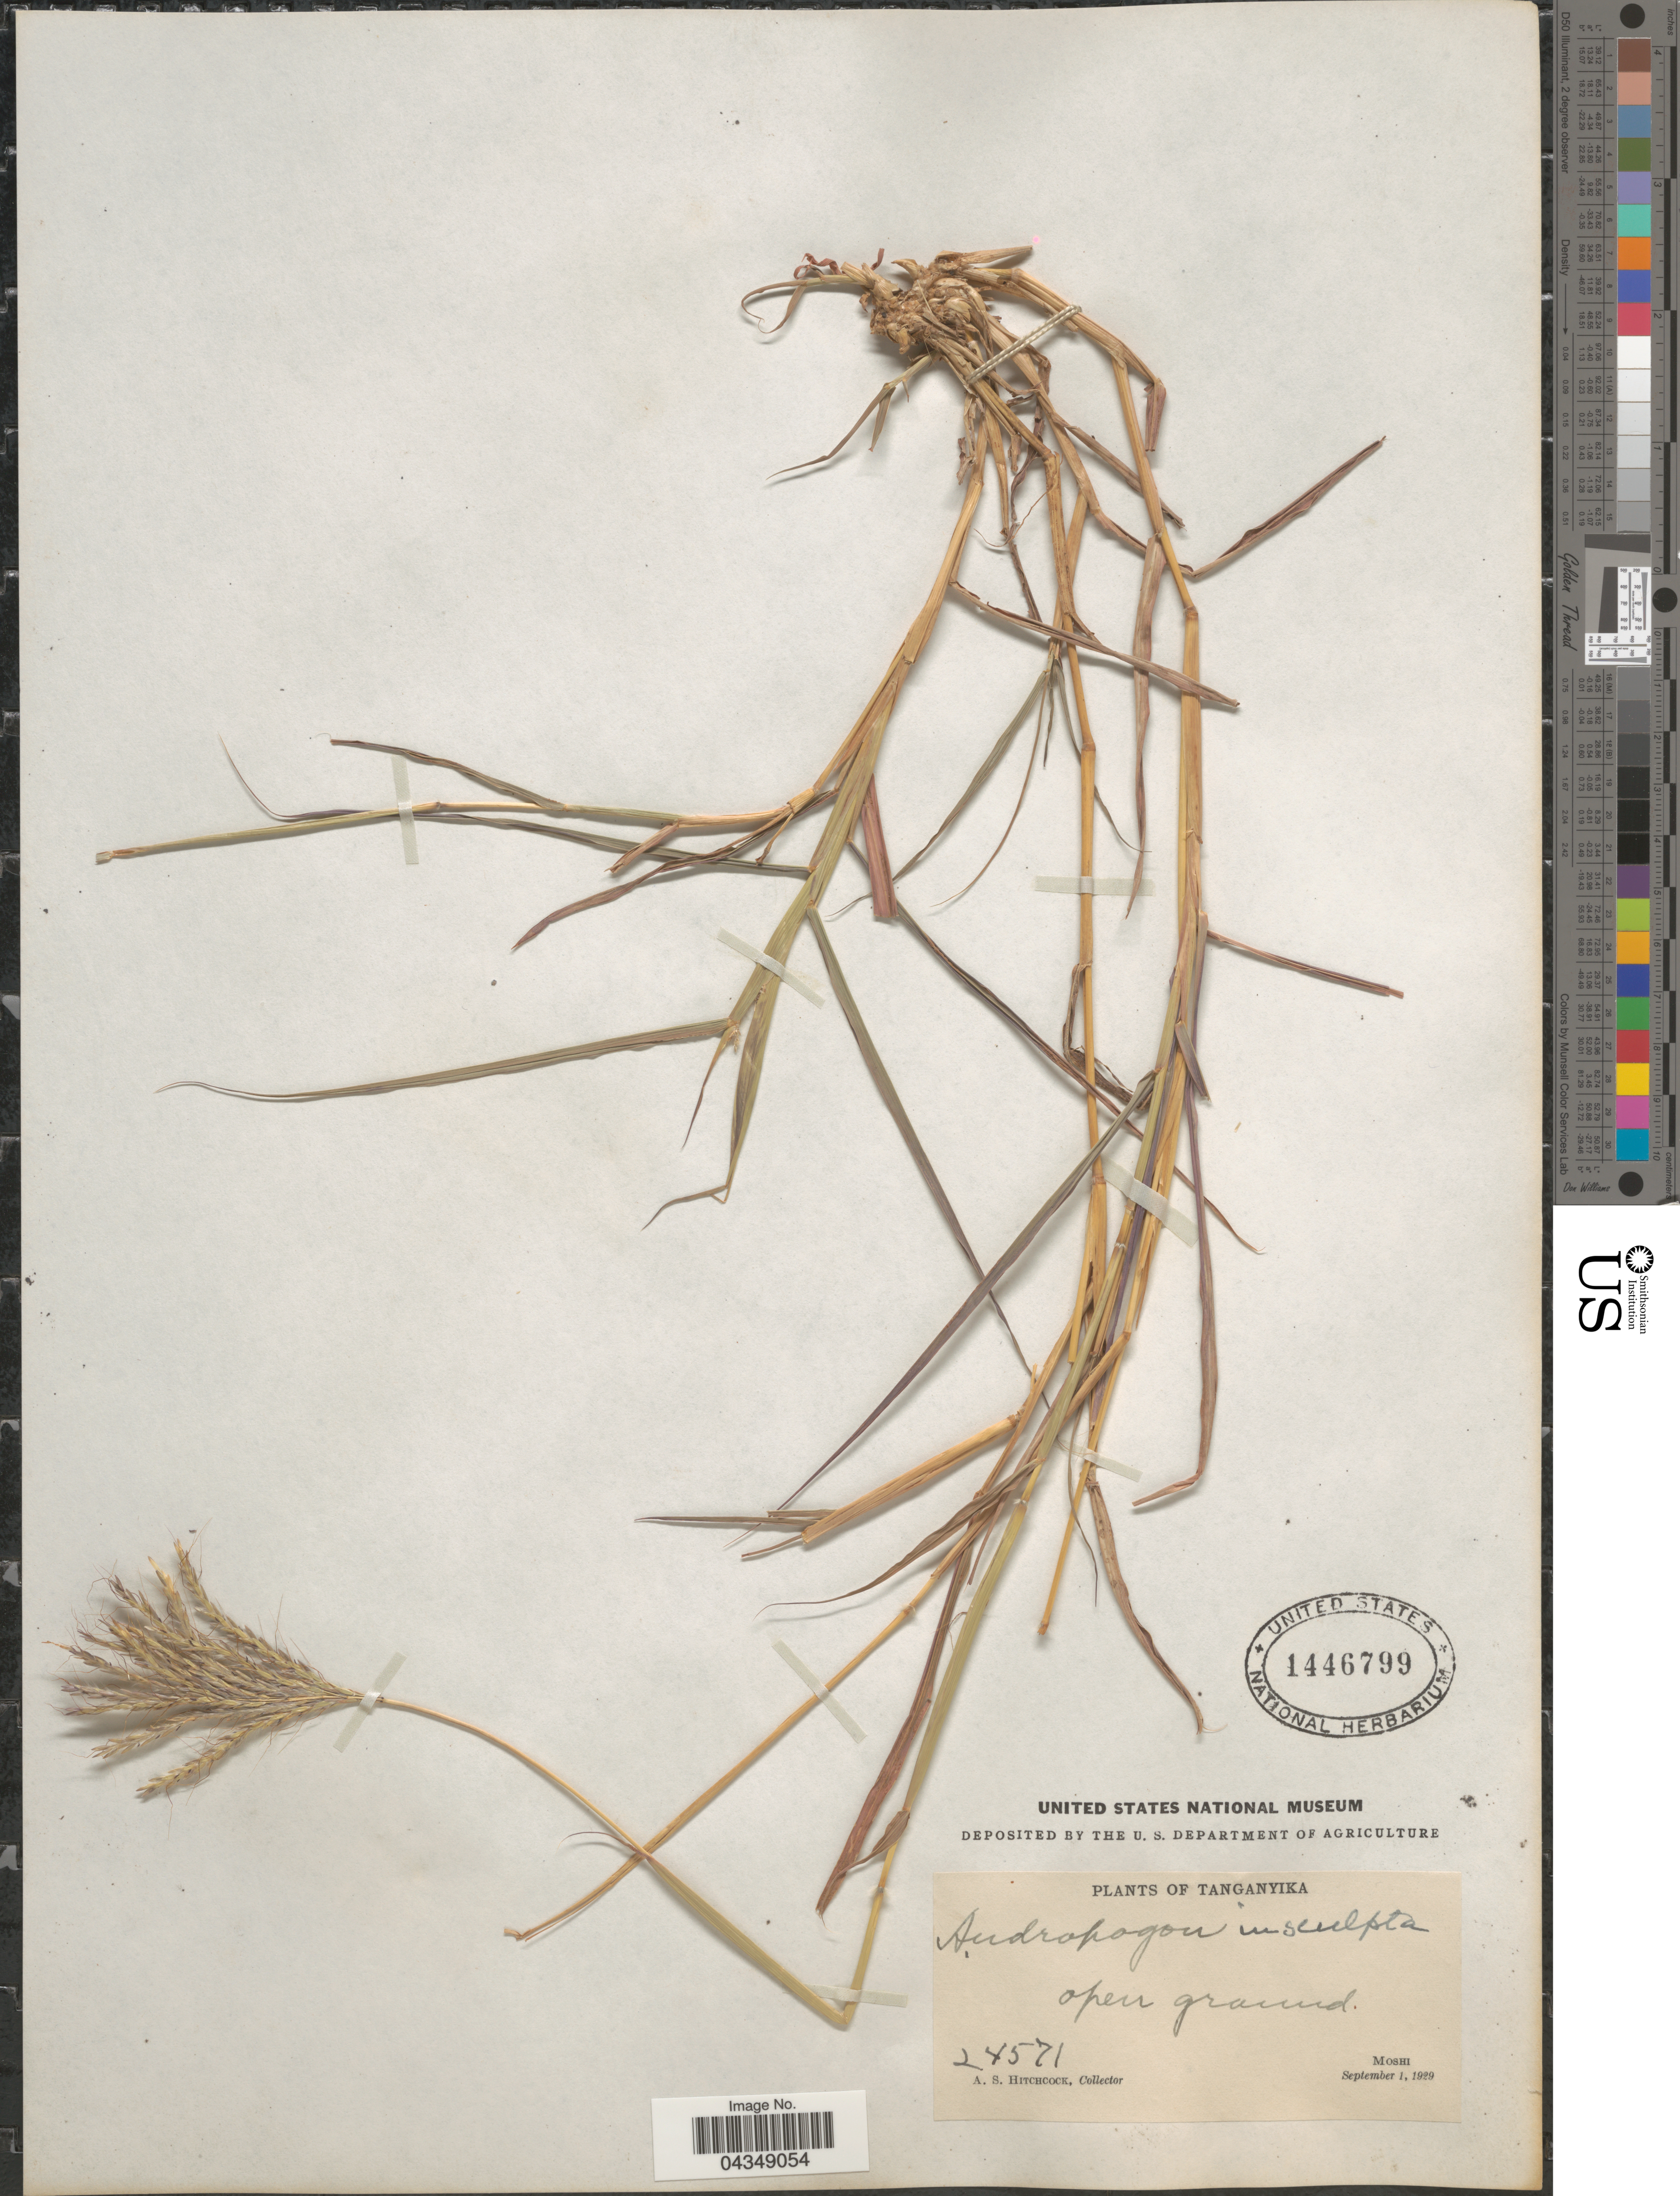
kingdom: Plantae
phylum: Tracheophyta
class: Liliopsida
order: Poales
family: Poaceae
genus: Bothriochloa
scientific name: Bothriochloa insculpta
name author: (Hochst. ex A. Rich.) A. Camus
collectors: A. S. Hitchcock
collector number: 24571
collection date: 1929-09-01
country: Tanzania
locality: Tanganyika. Moshi.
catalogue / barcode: US 1446799